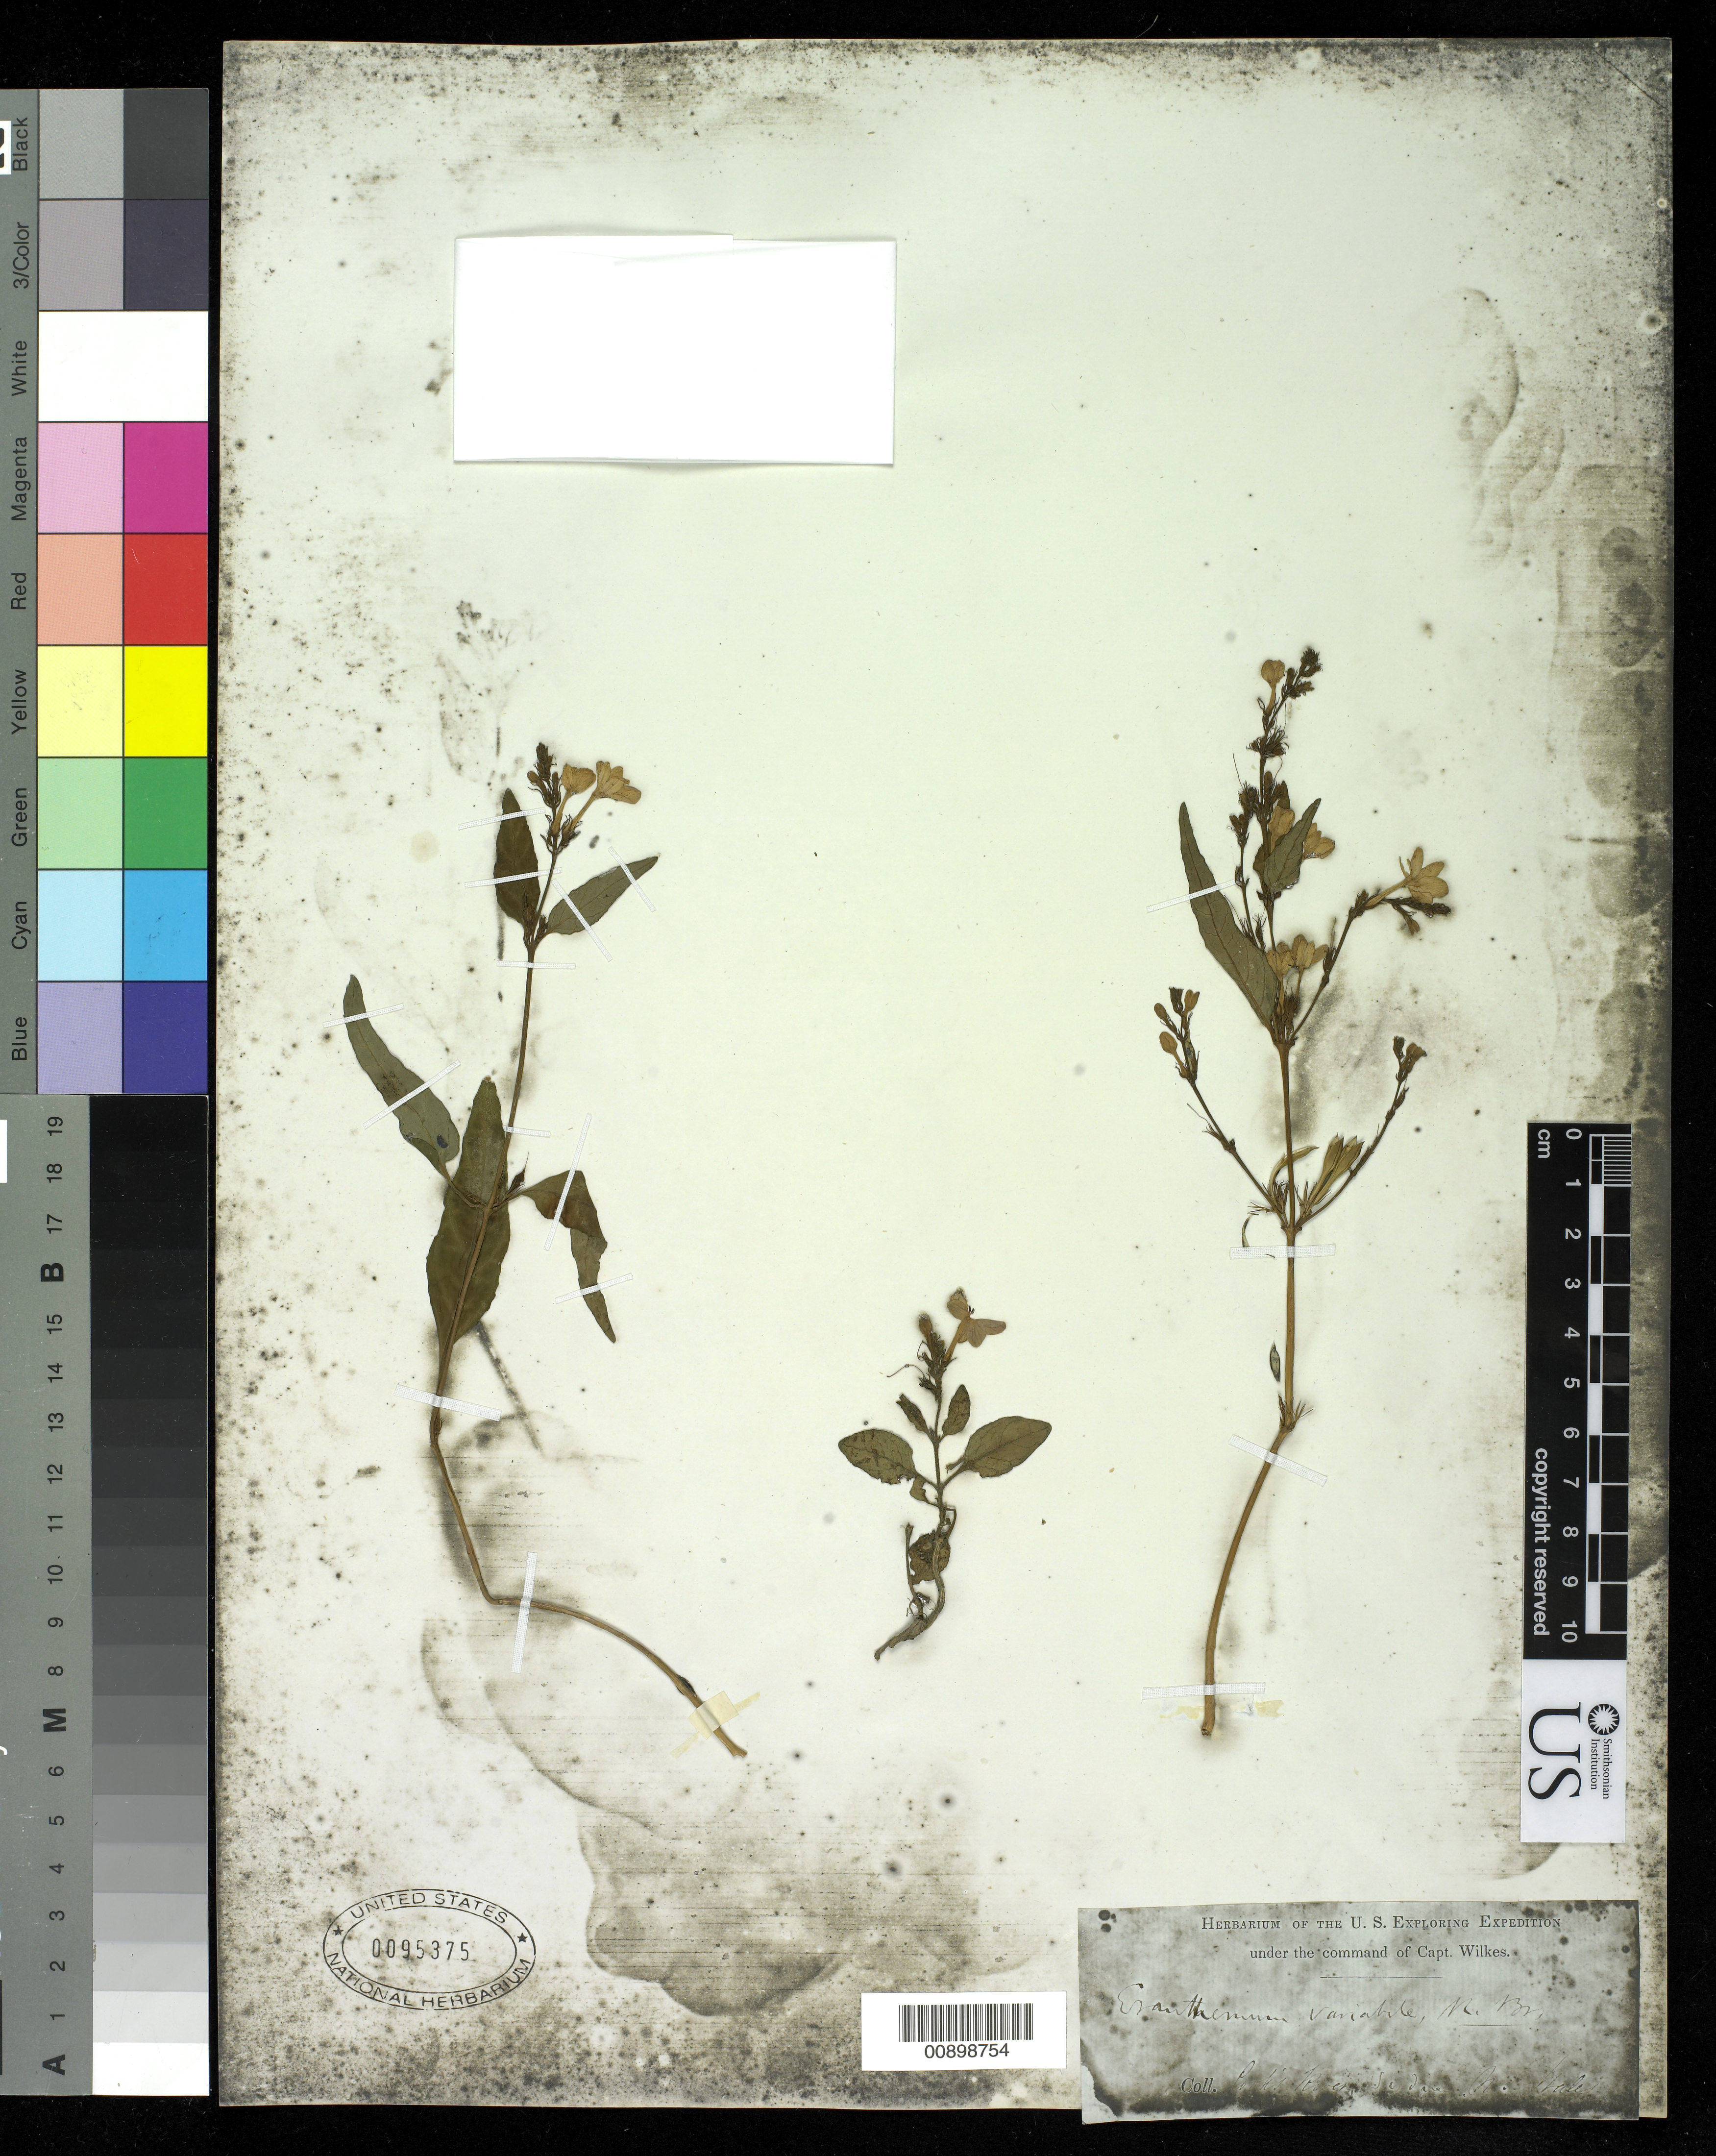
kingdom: Plantae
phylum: Tracheophyta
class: Magnoliopsida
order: Lamiales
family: Acanthaceae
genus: Pseuderanthemum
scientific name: Pseuderanthemum variabile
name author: (R. Br.) Radlk.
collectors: Wilkes Explor. Exped.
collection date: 1838/1842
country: Australia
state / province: New South Wales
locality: Sydney, Cook's River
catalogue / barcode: US 95375